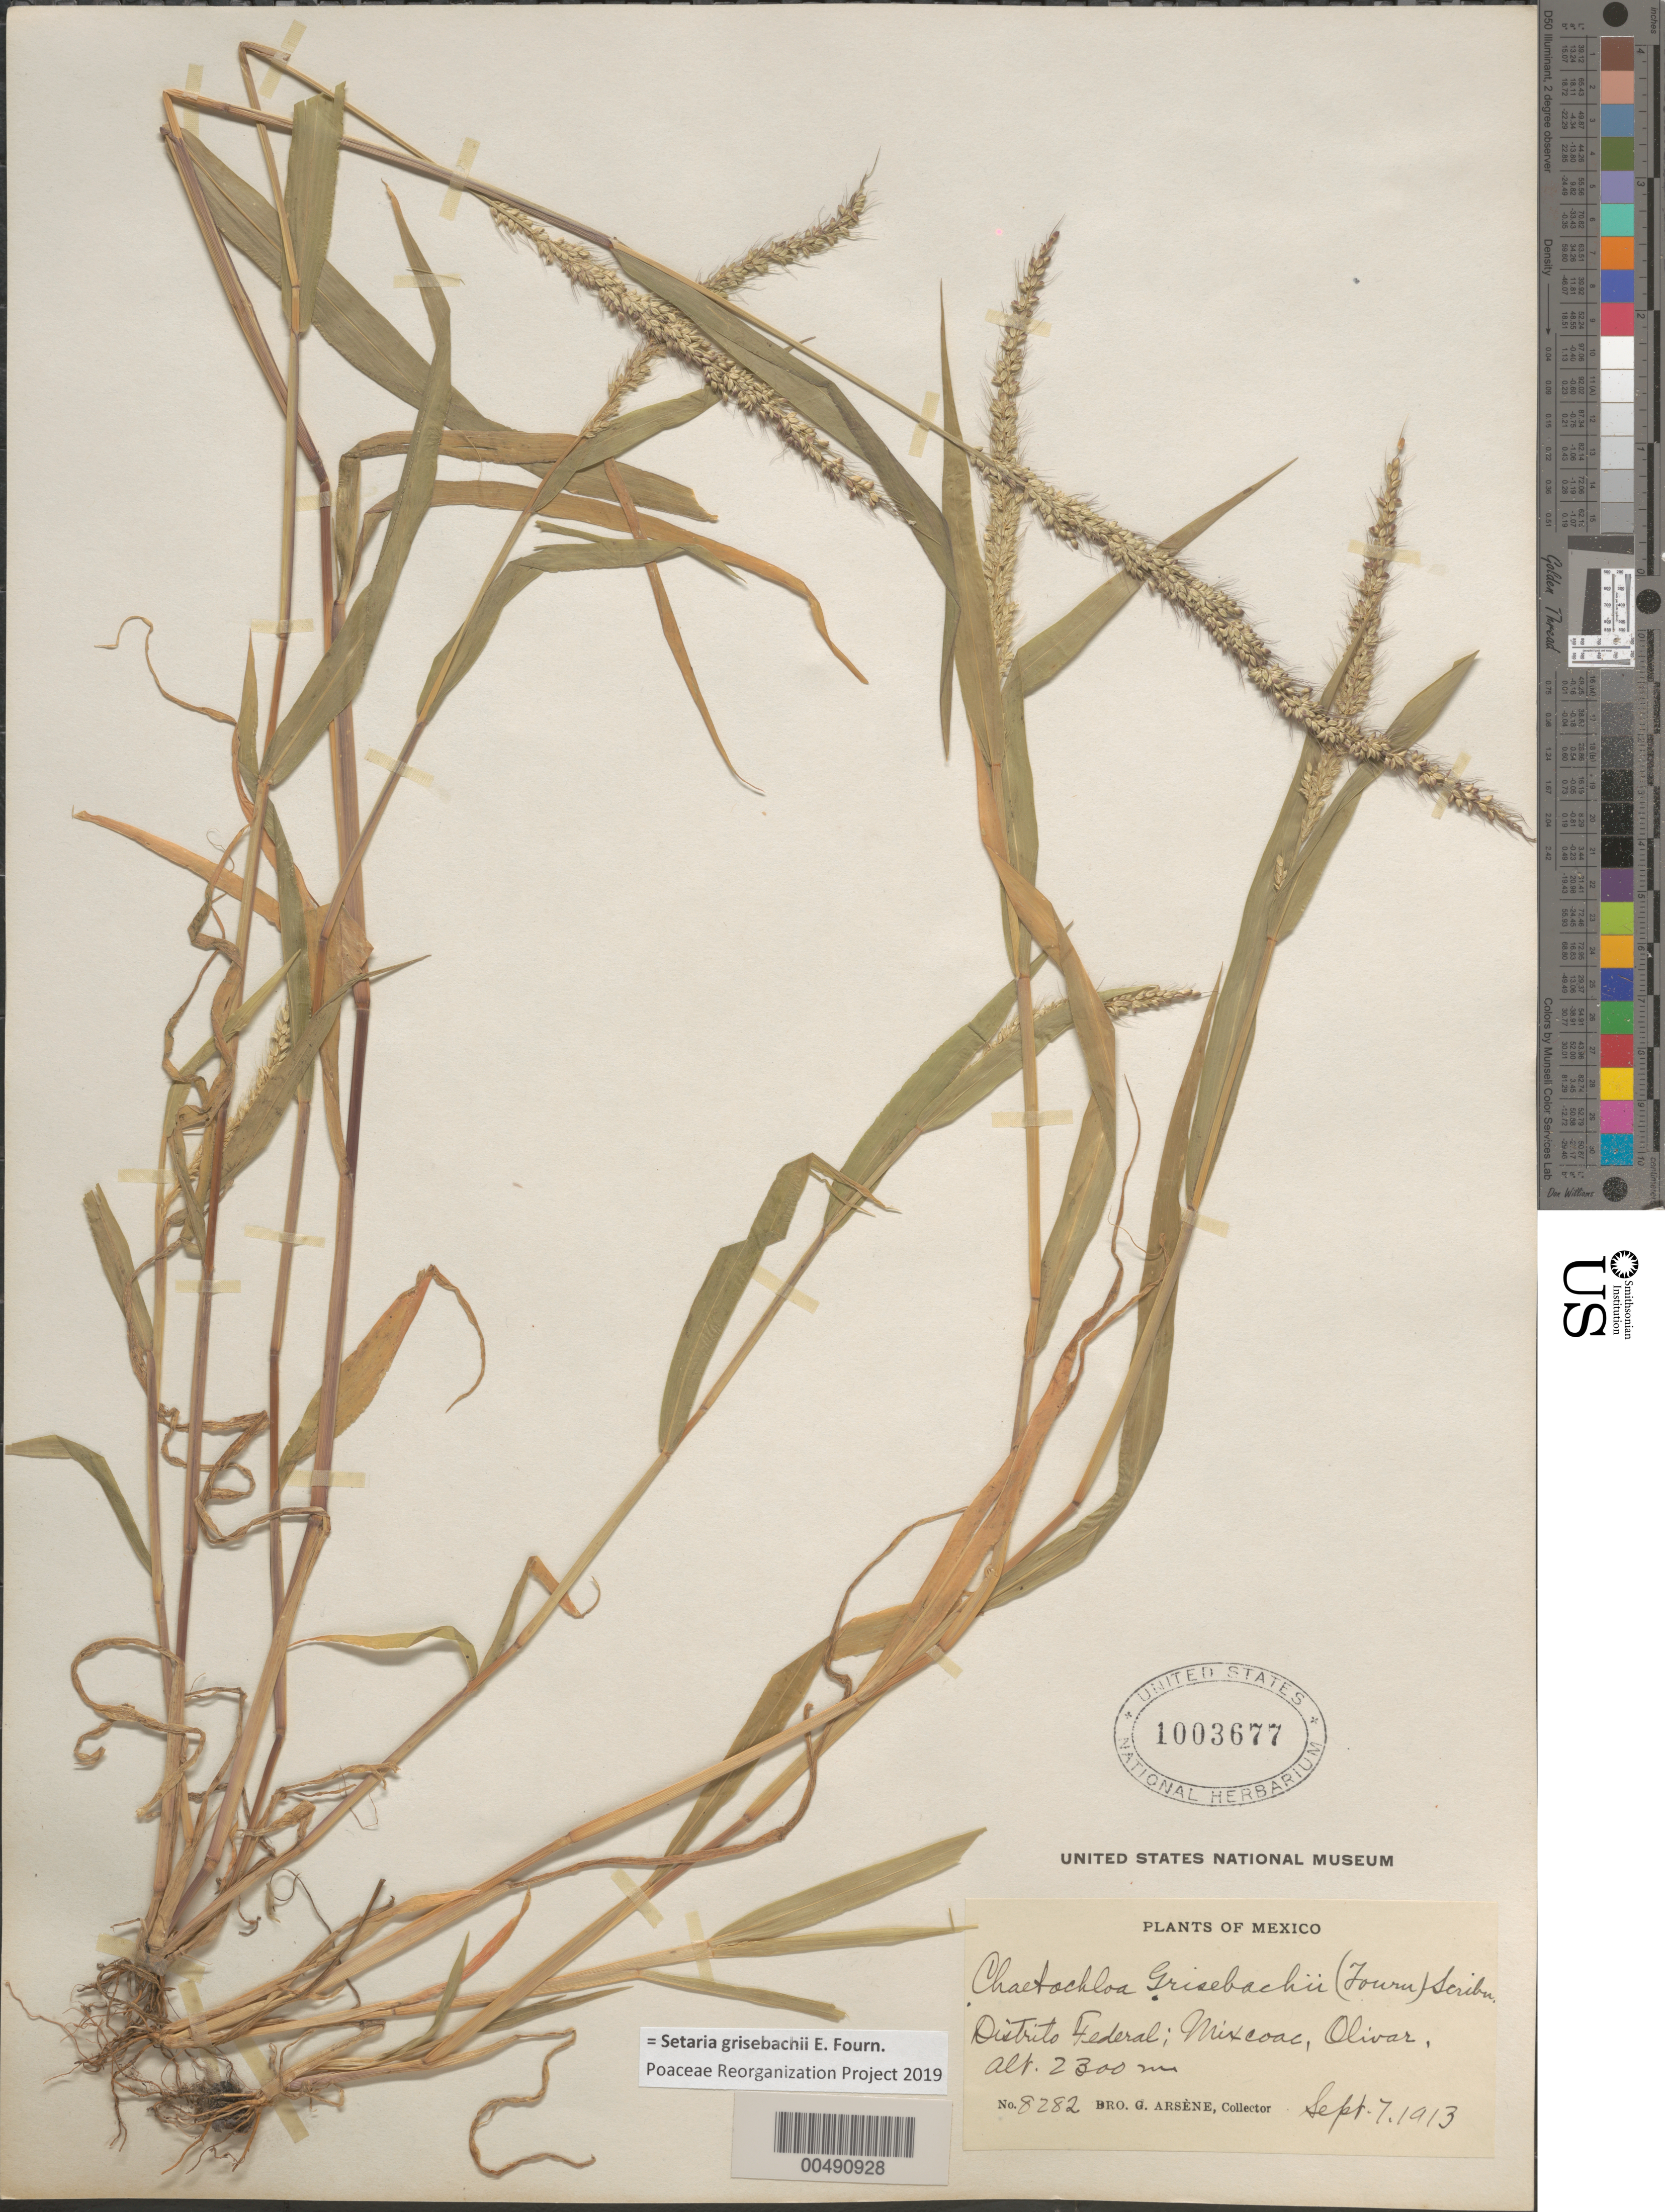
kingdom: Plantae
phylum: Tracheophyta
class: Liliopsida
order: Poales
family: Poaceae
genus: Setaria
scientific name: Setaria grisebachii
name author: E. Fourn.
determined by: Poaceae Reorganization Project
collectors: Bro. G. Arsène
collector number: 8282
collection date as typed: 7 Sep 1913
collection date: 1913-09-07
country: Mexico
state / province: Distrito Federal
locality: Mixcoac, Olivar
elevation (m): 2300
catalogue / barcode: US 1003677